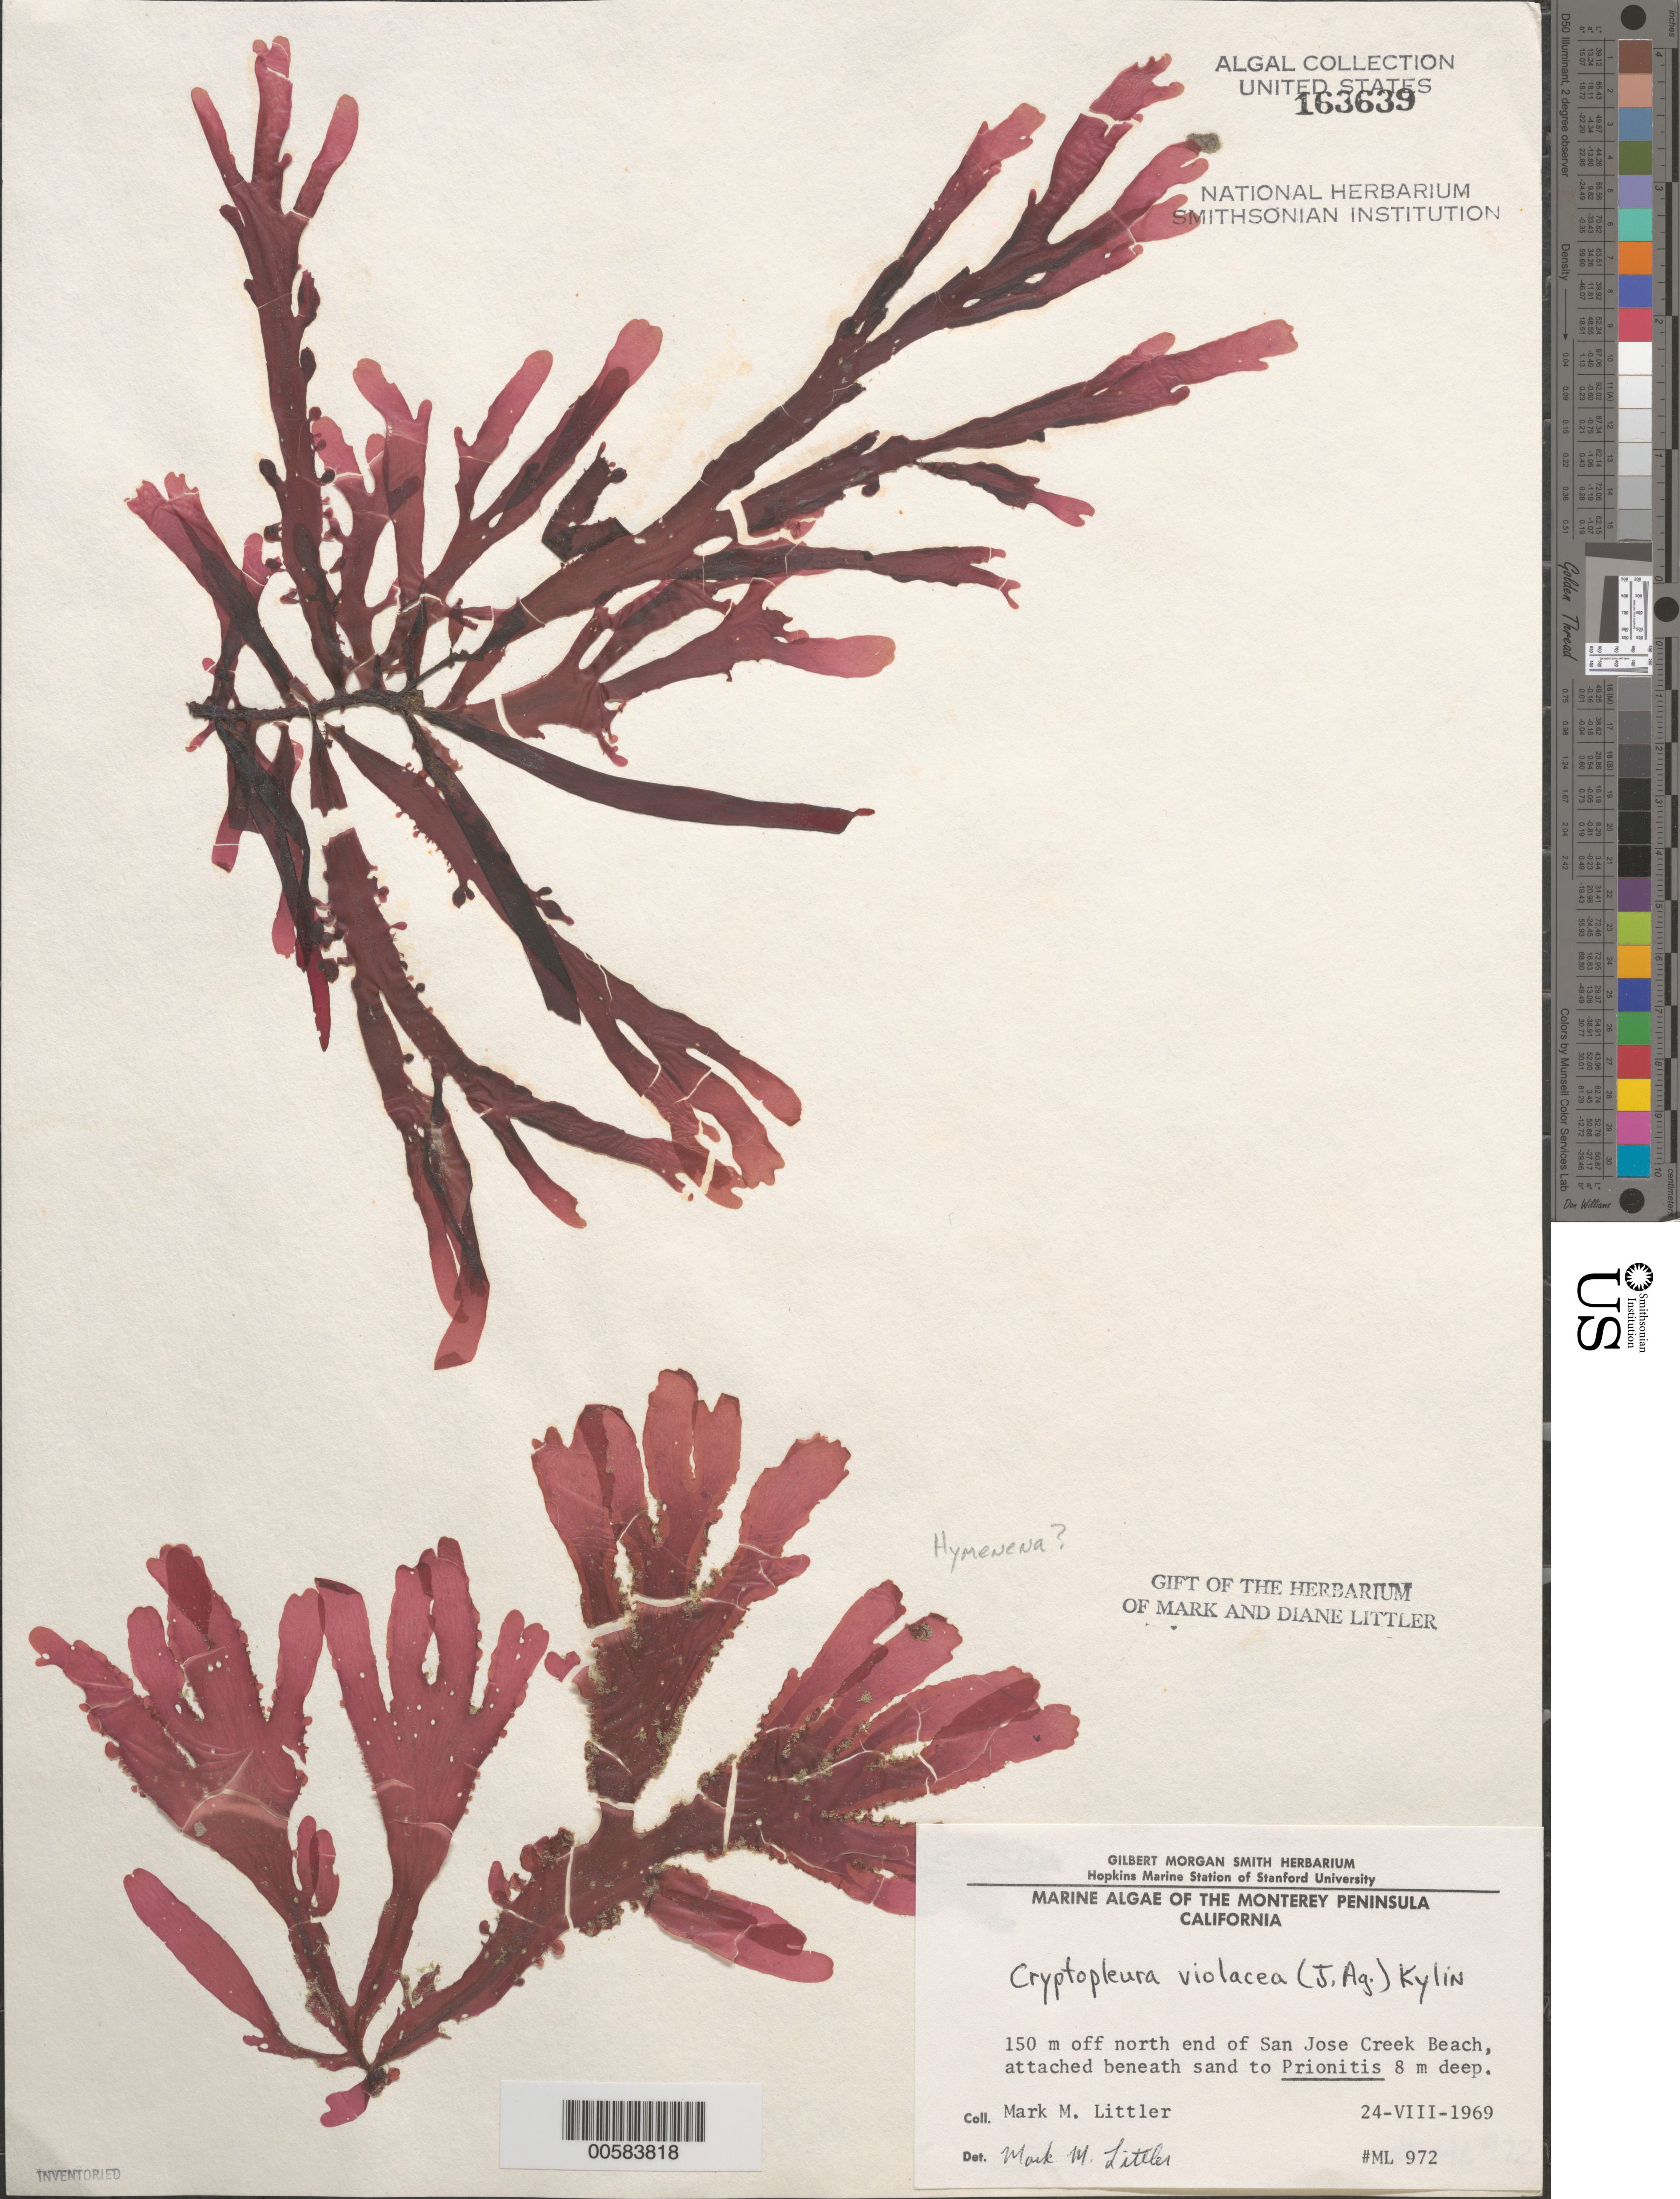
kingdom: Plantae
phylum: Rhodophyta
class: Florideophyceae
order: Ceramiales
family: Delesseriaceae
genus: Cryptopleura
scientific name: Cryptopleura violacea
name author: (J. Ag.) Kylin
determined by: Littler, M. M.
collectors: M. M. Littler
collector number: ML 972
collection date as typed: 24 Aug 1969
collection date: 1969-08-24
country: United States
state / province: California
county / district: Monterey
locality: San Jose Creek Beach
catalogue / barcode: US 163639